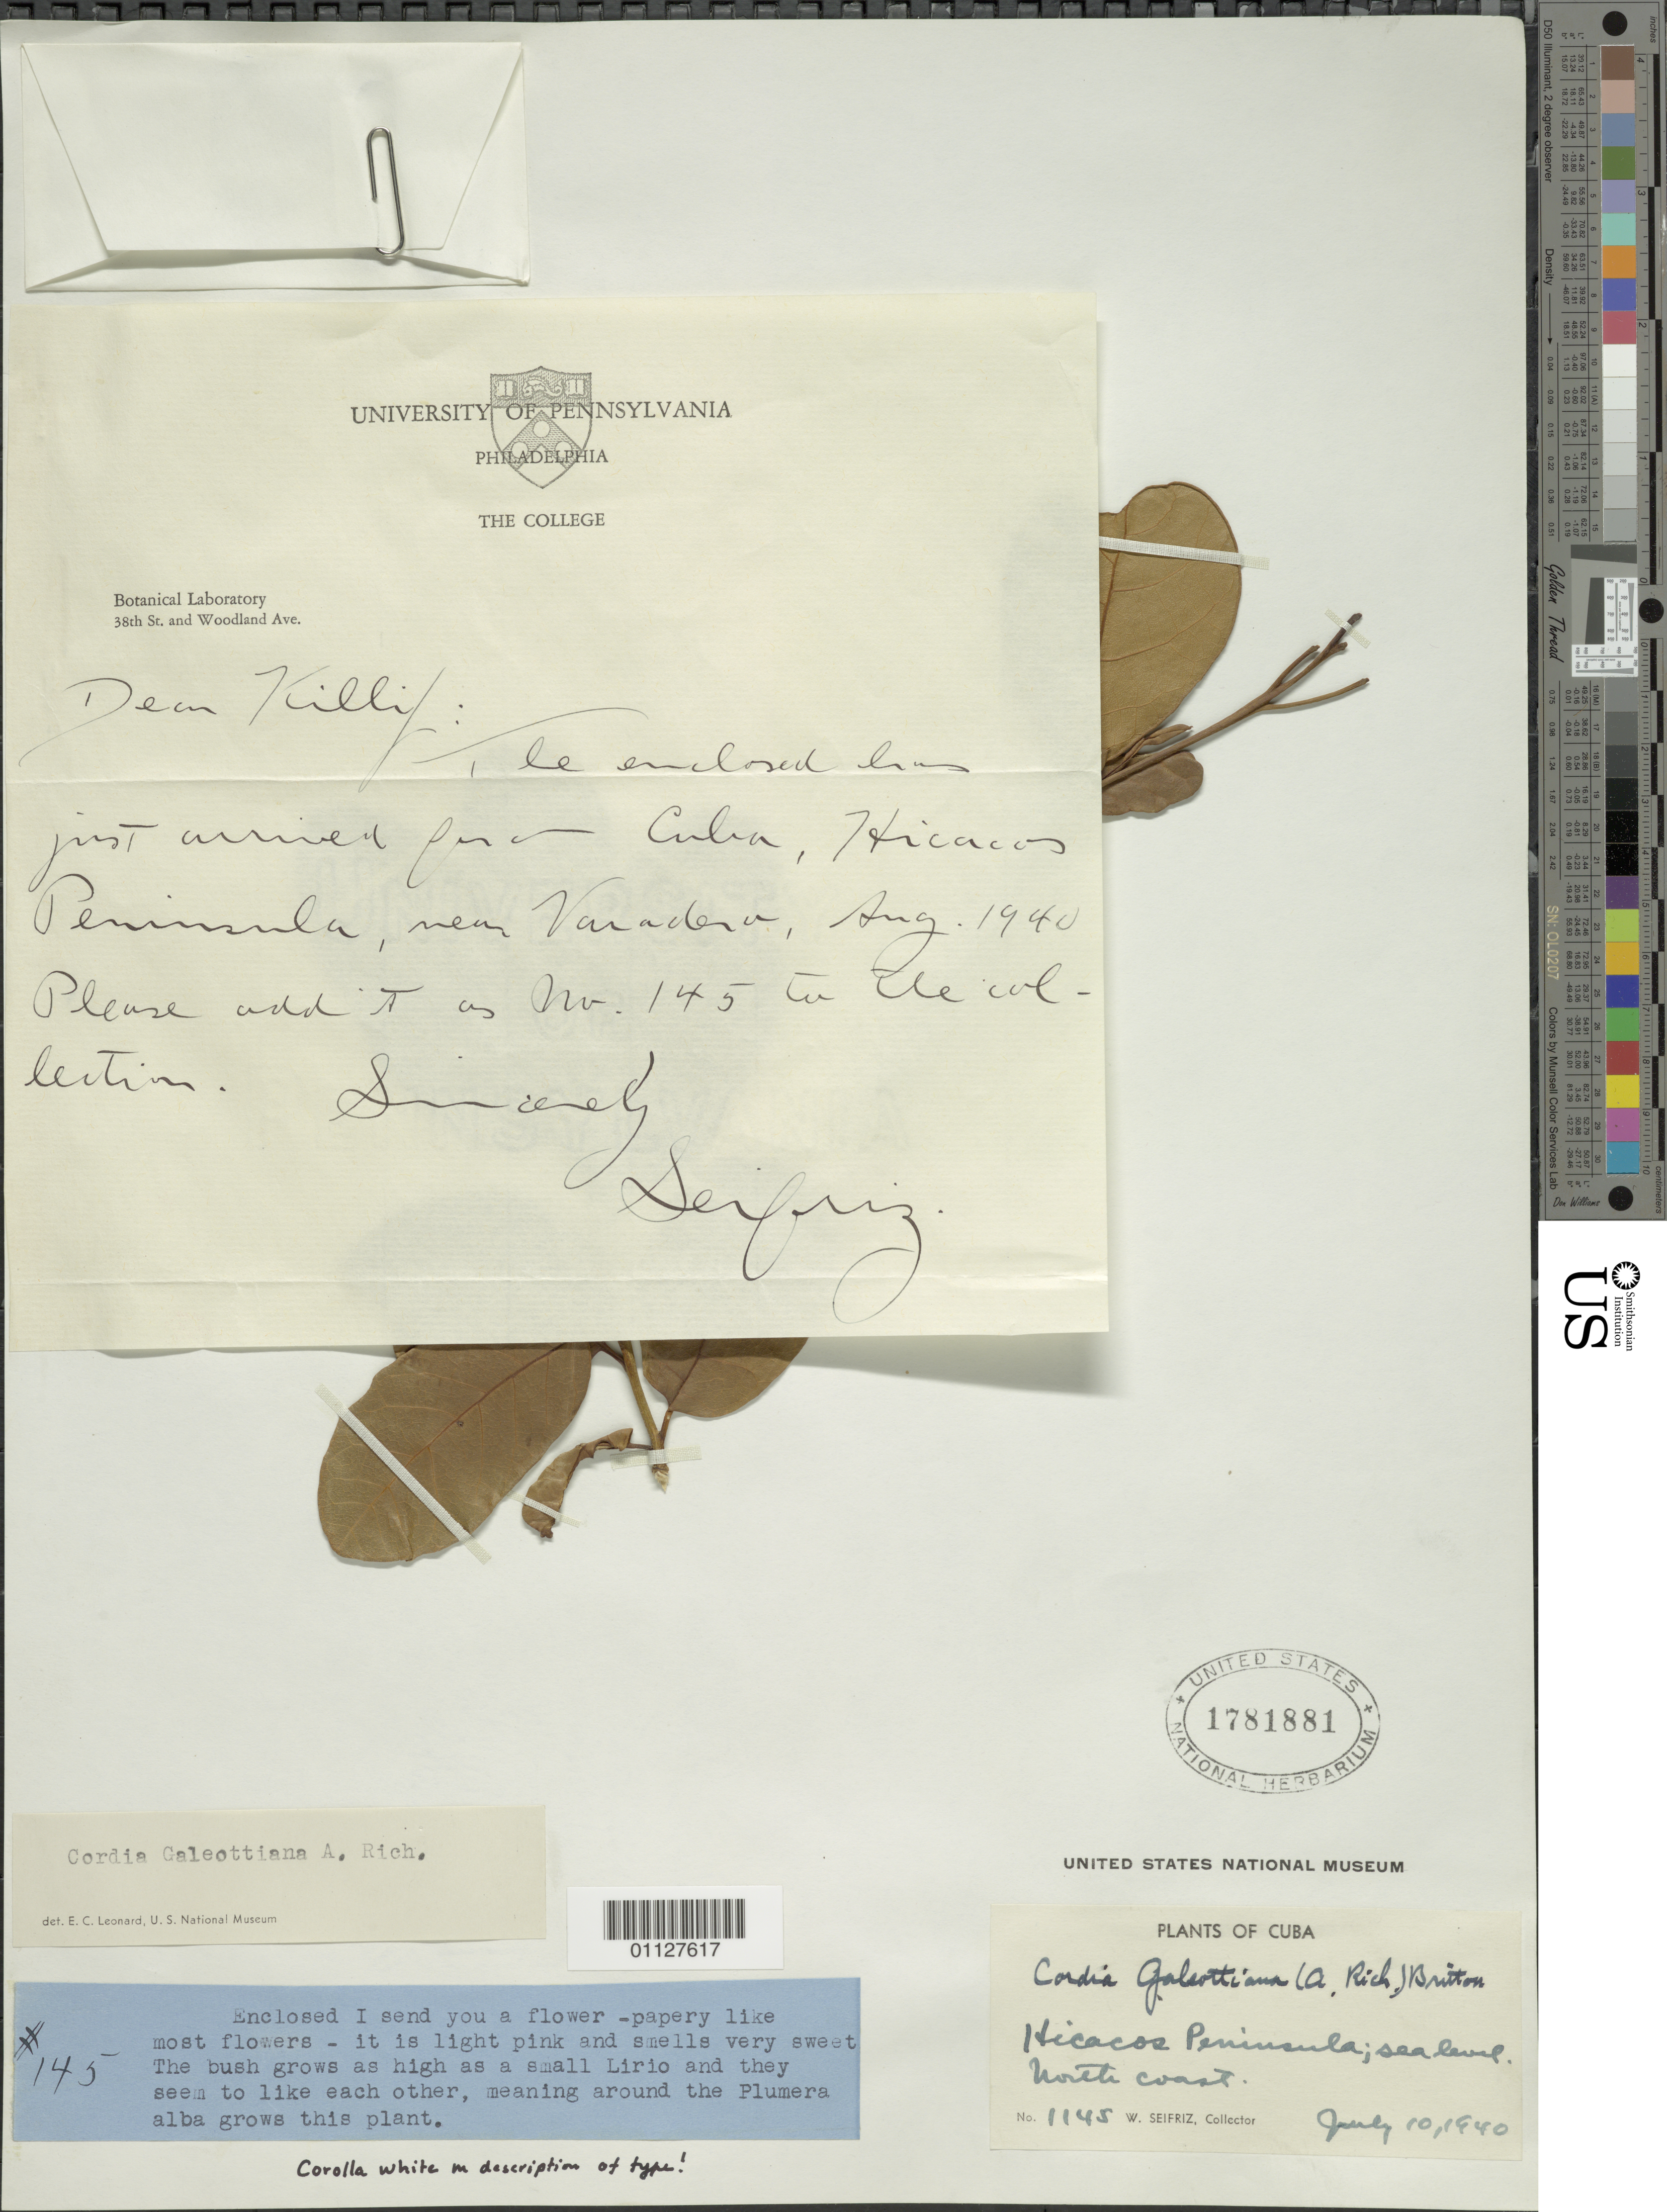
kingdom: Plantae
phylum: Tracheophyta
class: Magnoliopsida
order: Boraginales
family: Cordiaceae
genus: Cordia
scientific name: Cordia galeottiana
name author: A. Rich.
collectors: W. Seifriz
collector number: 1145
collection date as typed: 10 Jul 1940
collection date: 1940-07-10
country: Cuba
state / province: Matanzas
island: Cuba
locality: Hicacos Peninsula N coast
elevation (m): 0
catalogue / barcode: US 1781881